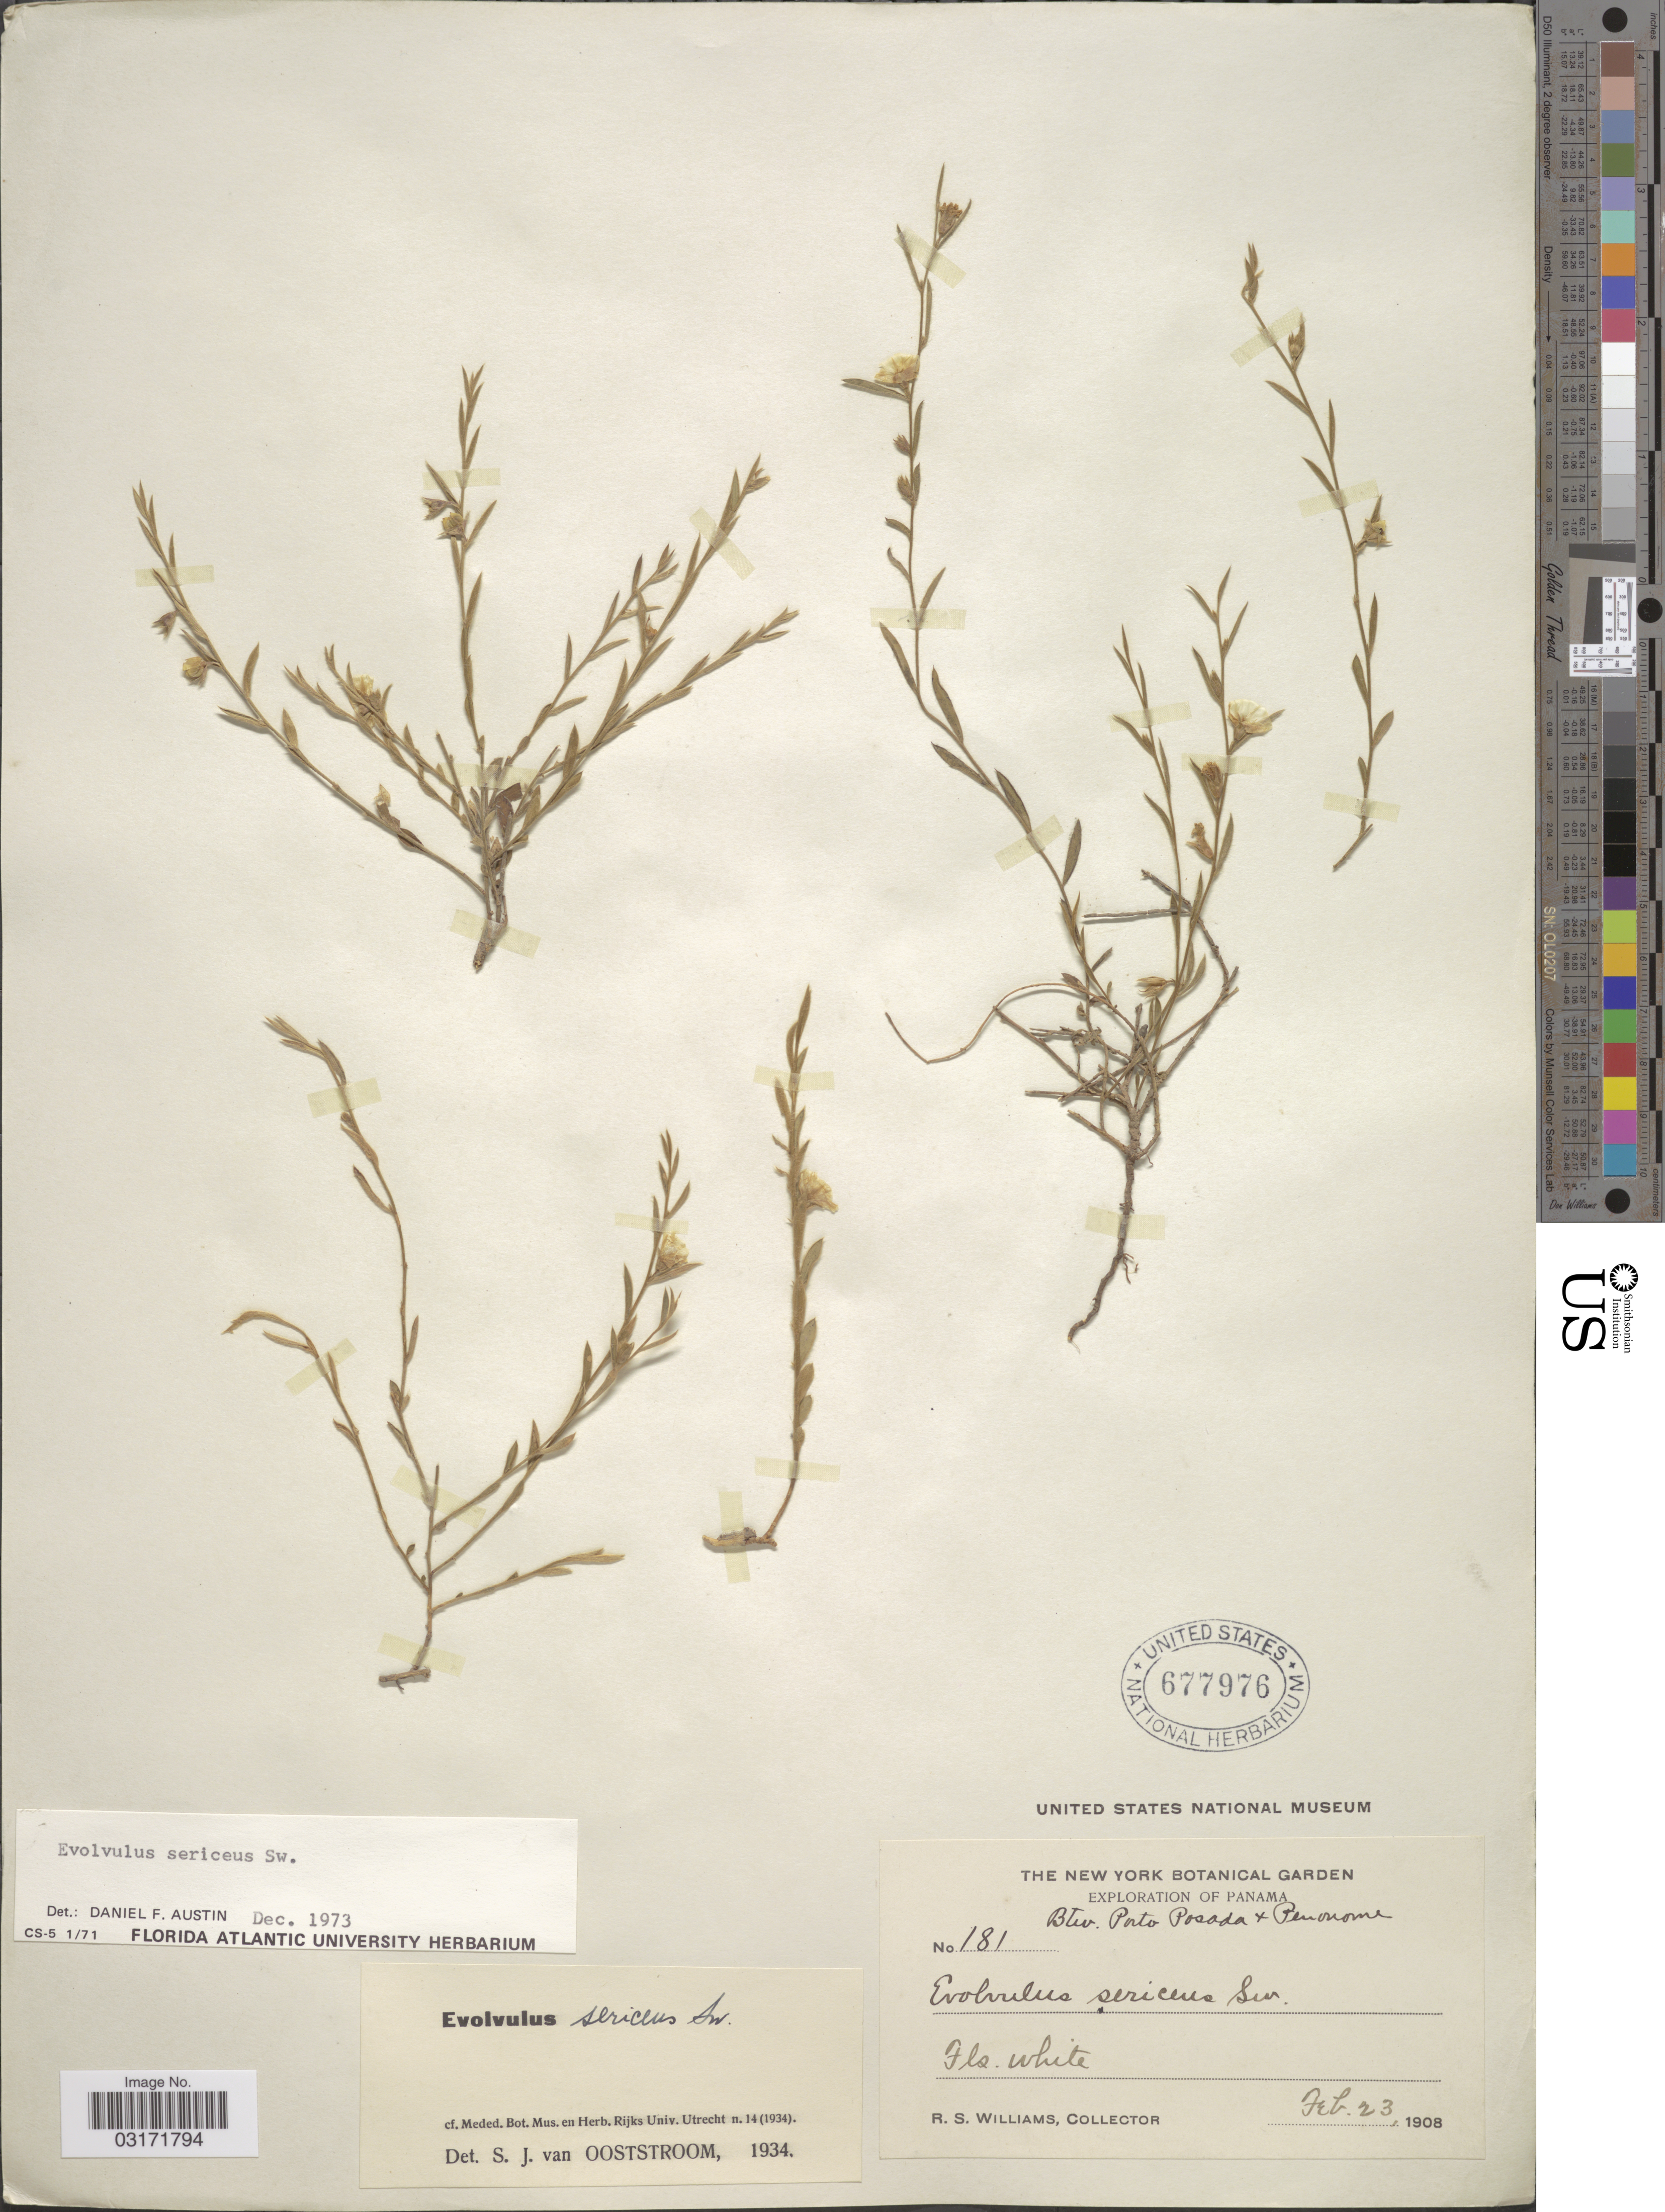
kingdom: Plantae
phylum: Tracheophyta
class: Magnoliopsida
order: Solanales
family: Convolvulaceae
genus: Evolvulus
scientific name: Evolvulus sericeus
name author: Sw.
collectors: R. S. Williams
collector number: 181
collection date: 1908-02-23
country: Panama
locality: Btw. Porto Posada & Penonome.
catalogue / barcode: US 677976